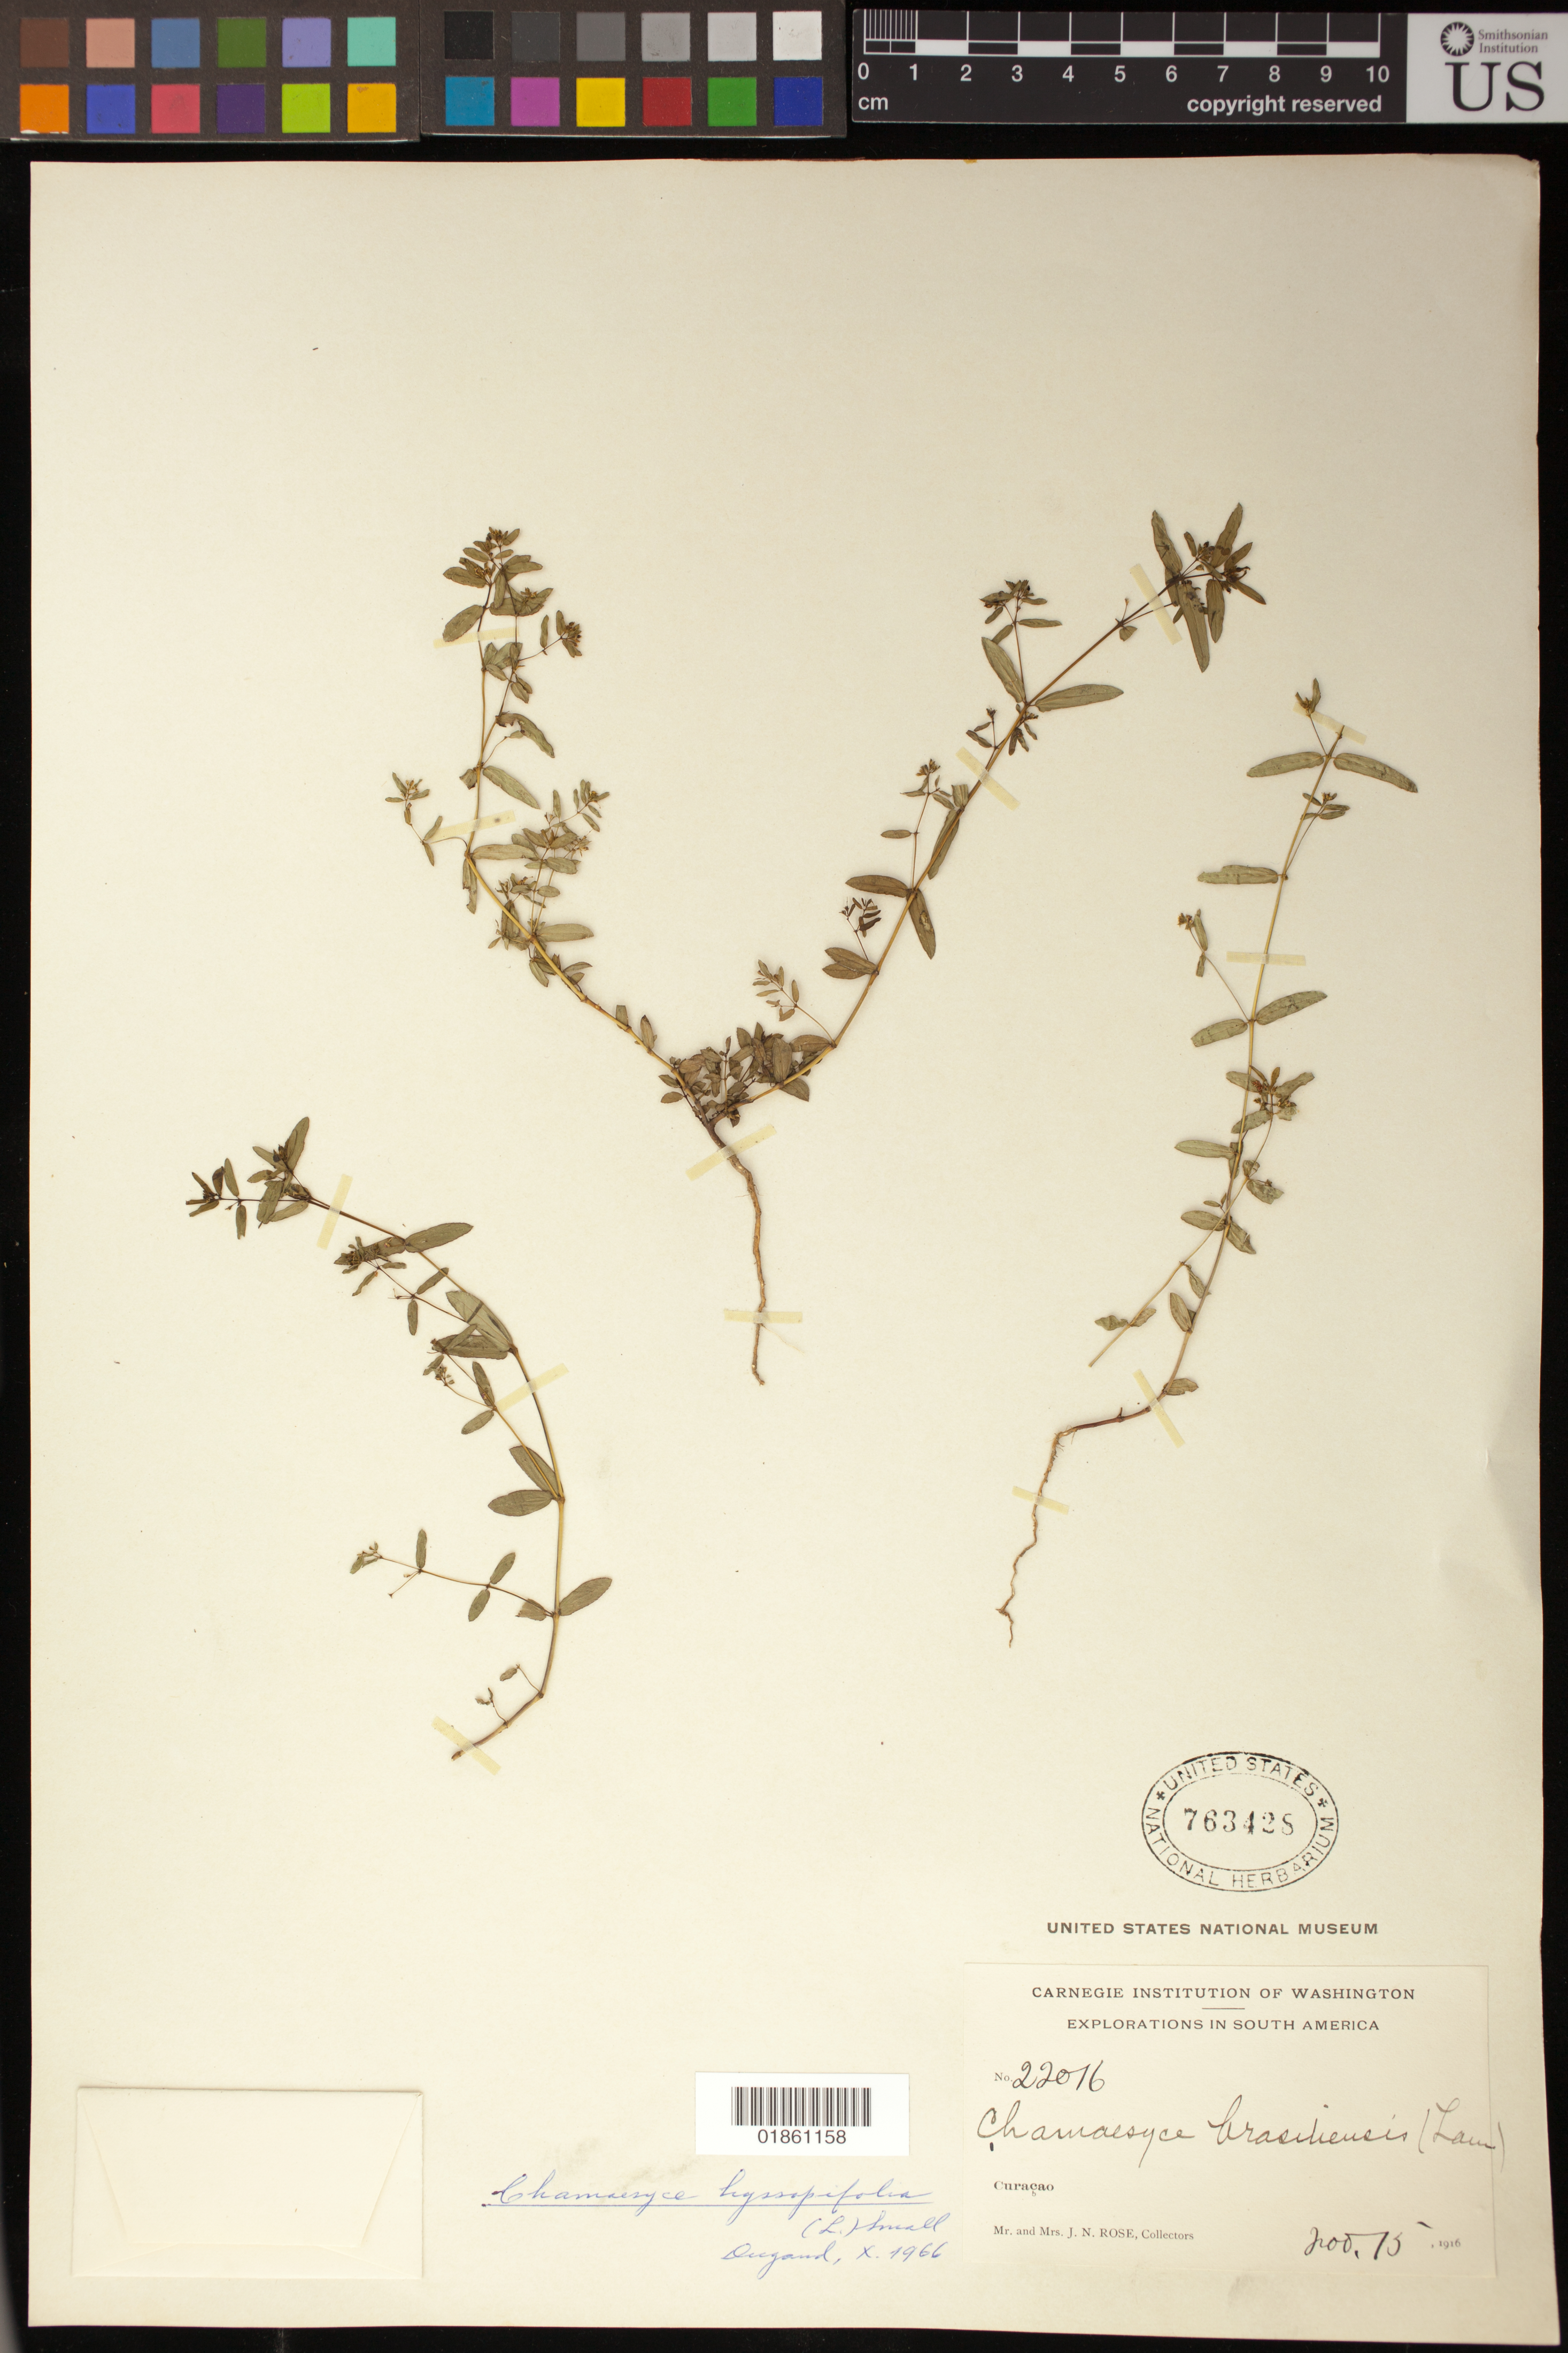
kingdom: Plantae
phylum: Tracheophyta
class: Magnoliopsida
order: Malpighiales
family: Euphorbiaceae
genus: Euphorbia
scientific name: Euphorbia hyssopifolia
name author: L.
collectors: J. N. Rose & L. B. Rose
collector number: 22016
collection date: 1916-11-15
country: Curaçao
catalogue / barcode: US 763428